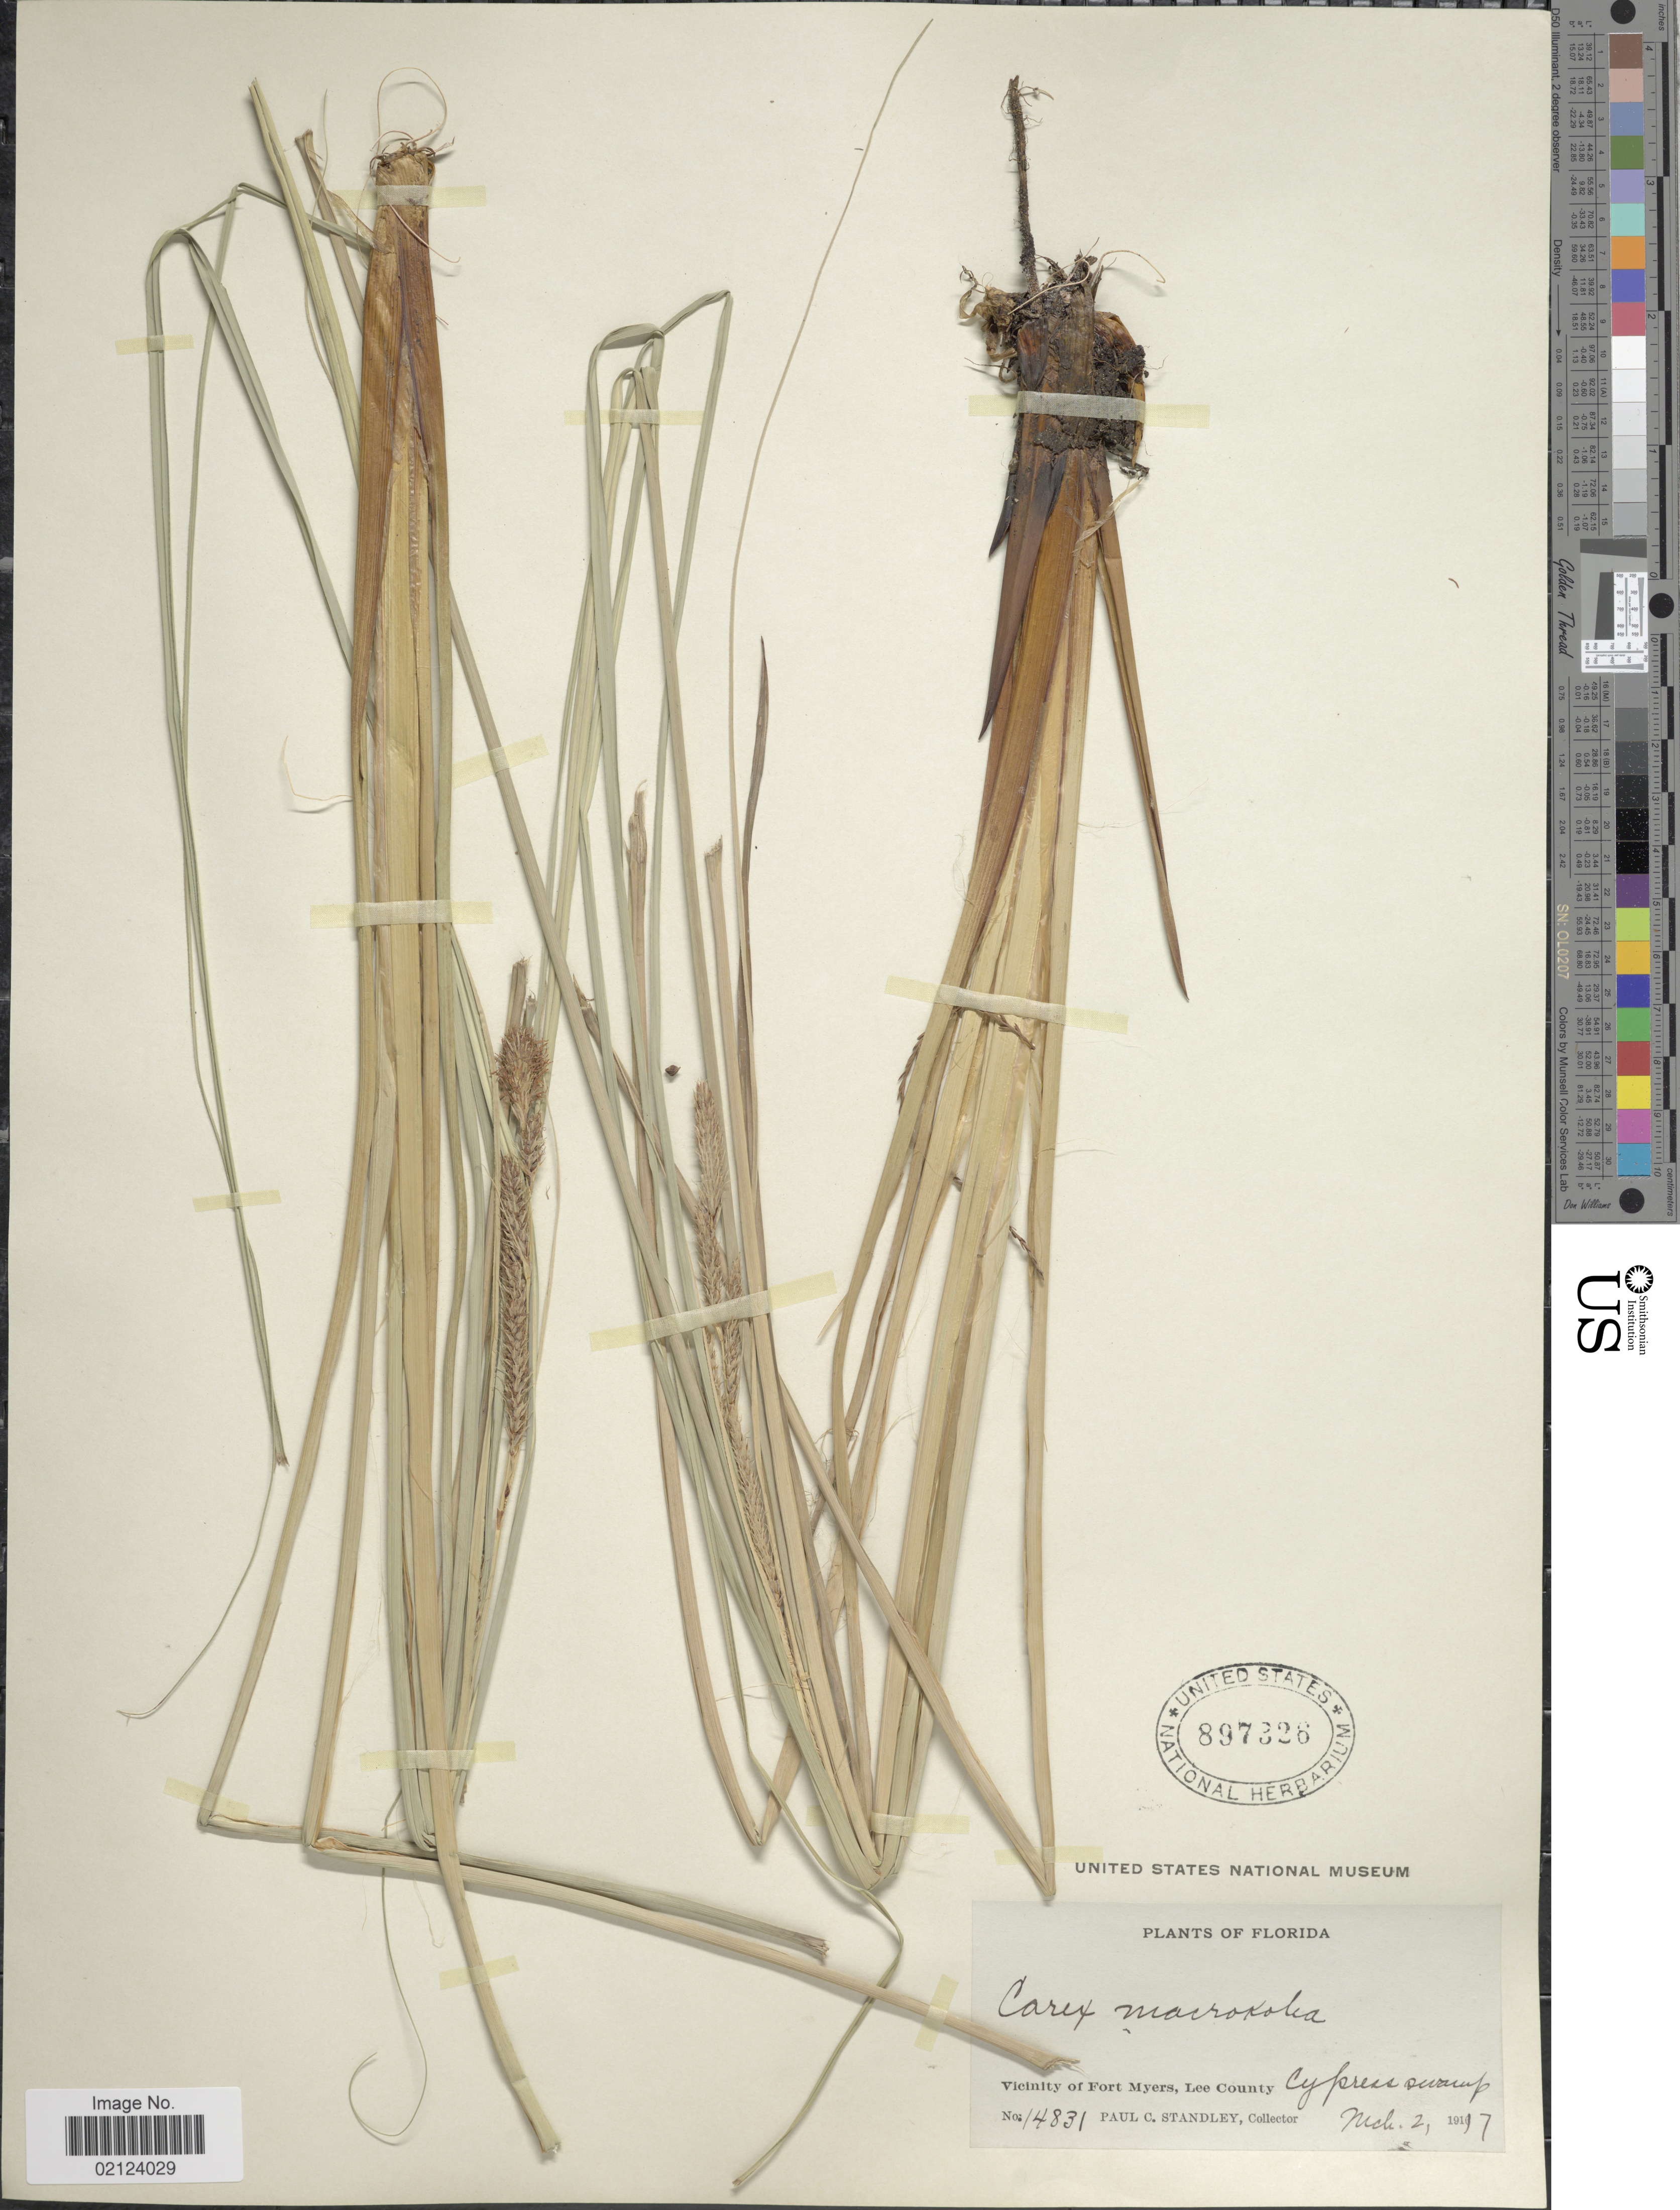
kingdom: Plantae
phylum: Tracheophyta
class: Liliopsida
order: Poales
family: Cyperaceae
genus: Carex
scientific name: Carex verrucosa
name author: Muhl.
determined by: Strong, Mark T., (BOT), Smithsonian Institution - National Museum of Natural History (UNITED STATES)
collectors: P. C. Standley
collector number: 14831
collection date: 1917-03-02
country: United States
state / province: Florida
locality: Vicinity of Fort Meyers, Lee County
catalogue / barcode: US 897326